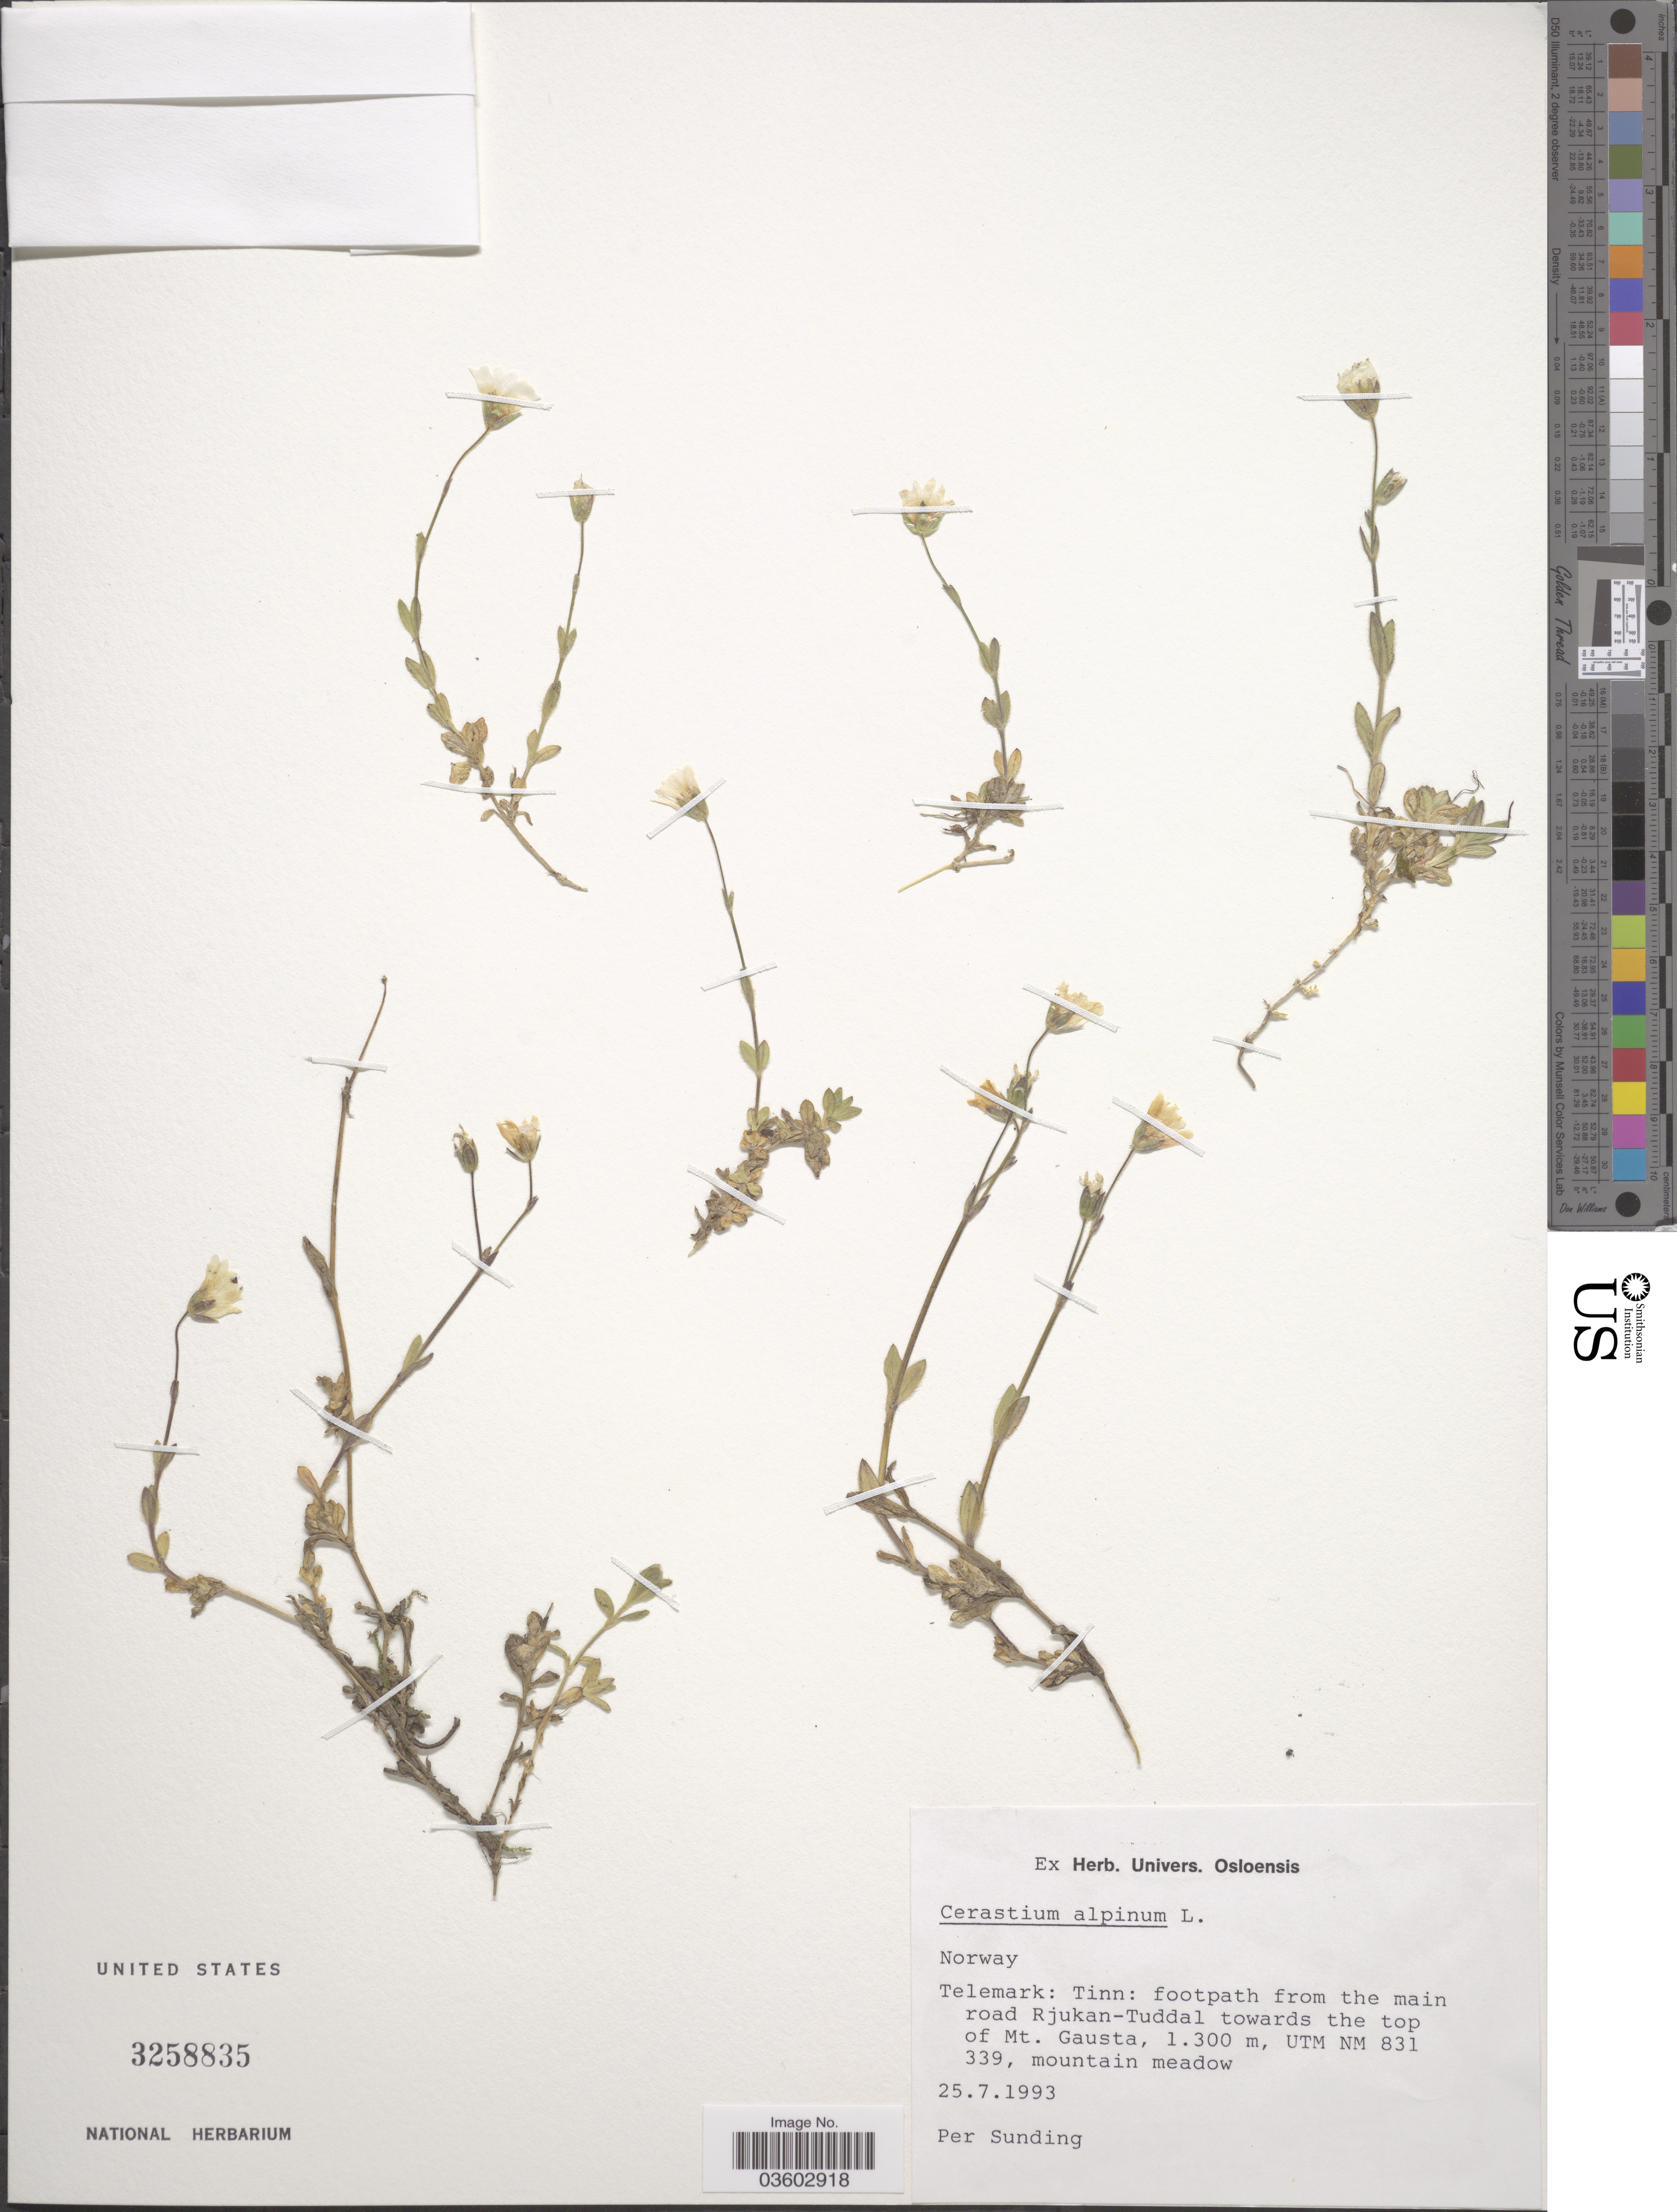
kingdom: Plantae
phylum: Tracheophyta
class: Magnoliopsida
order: Caryophyllales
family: Caryophyllaceae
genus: Cerastium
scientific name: Cerastium alpinum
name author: L.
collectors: P. O. Sunding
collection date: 1993-07-25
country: Norway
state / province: Telemark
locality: Tinn: footpath from the pain road Rjukan-Tuddal towards the top of Mt. Gausta, UTM NM 831 339, mountain meadow.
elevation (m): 1300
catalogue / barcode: US 3258835